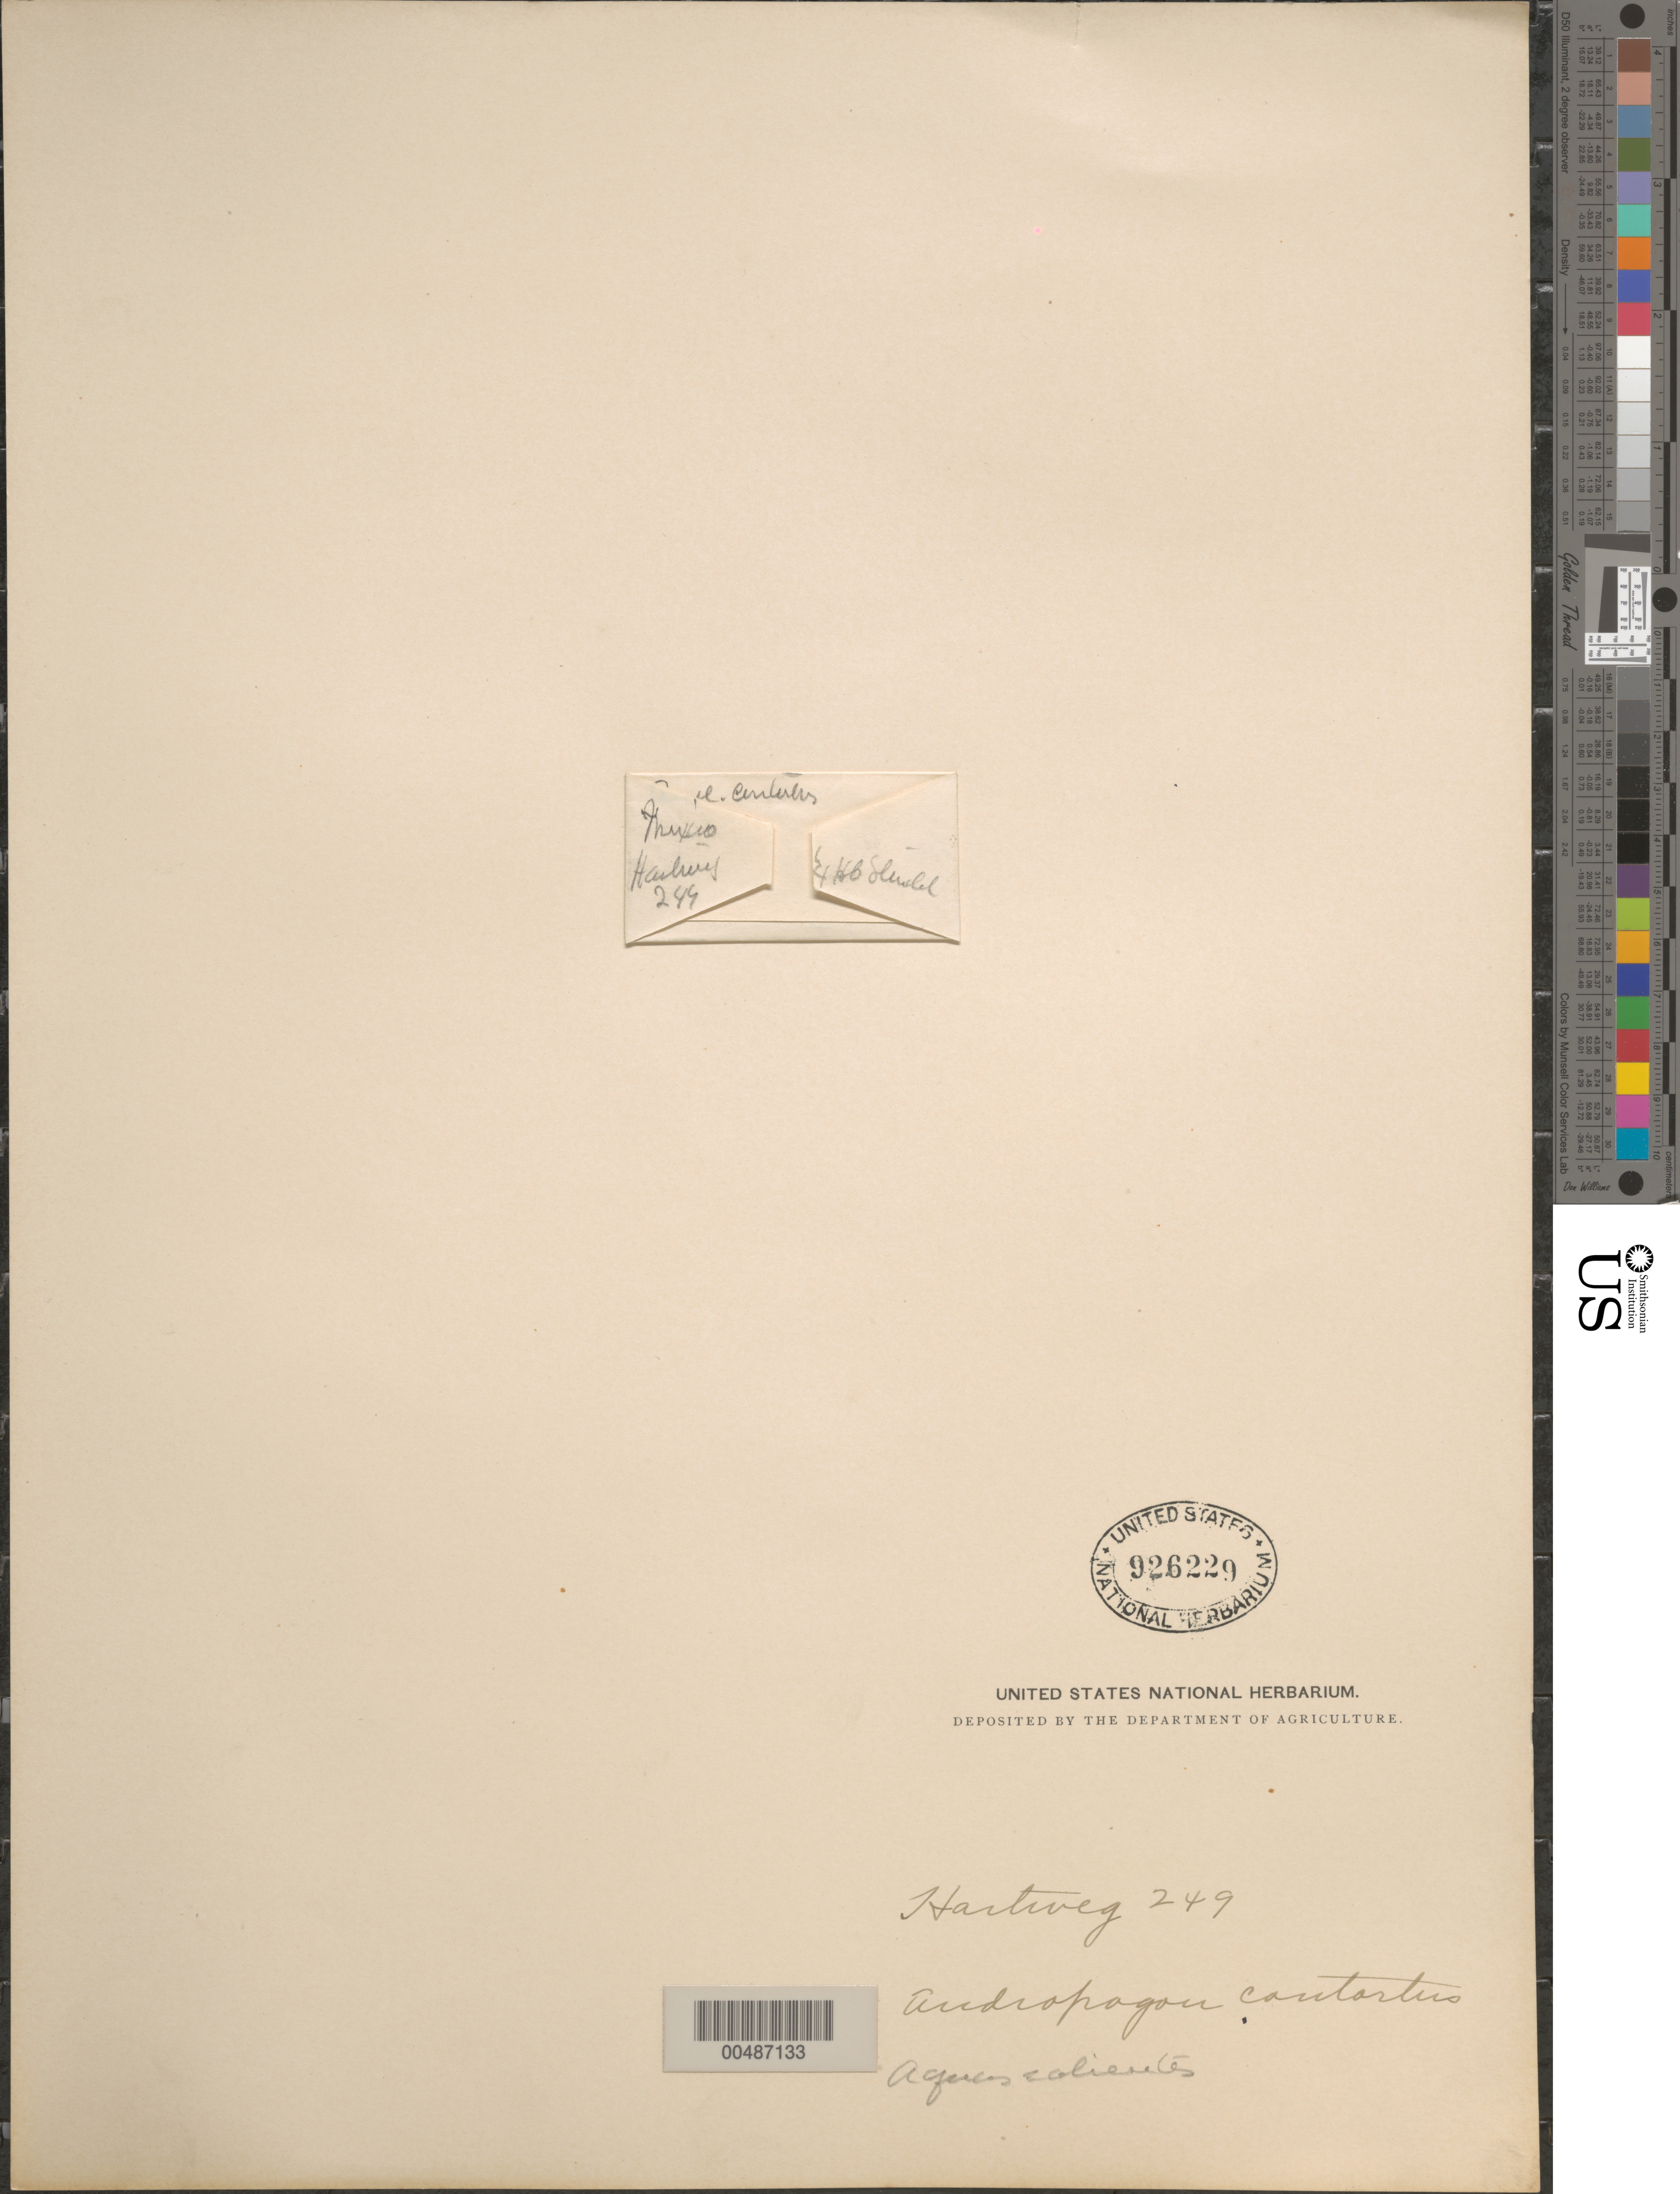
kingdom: Plantae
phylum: Tracheophyta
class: Liliopsida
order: Poales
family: Poaceae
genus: Heteropogon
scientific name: Heteropogon contortus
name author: (L.) P. Beauv. ex Roem. & Schult.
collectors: K. T. Hartweg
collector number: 249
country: Mexico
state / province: Aguascalientes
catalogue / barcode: US 926229